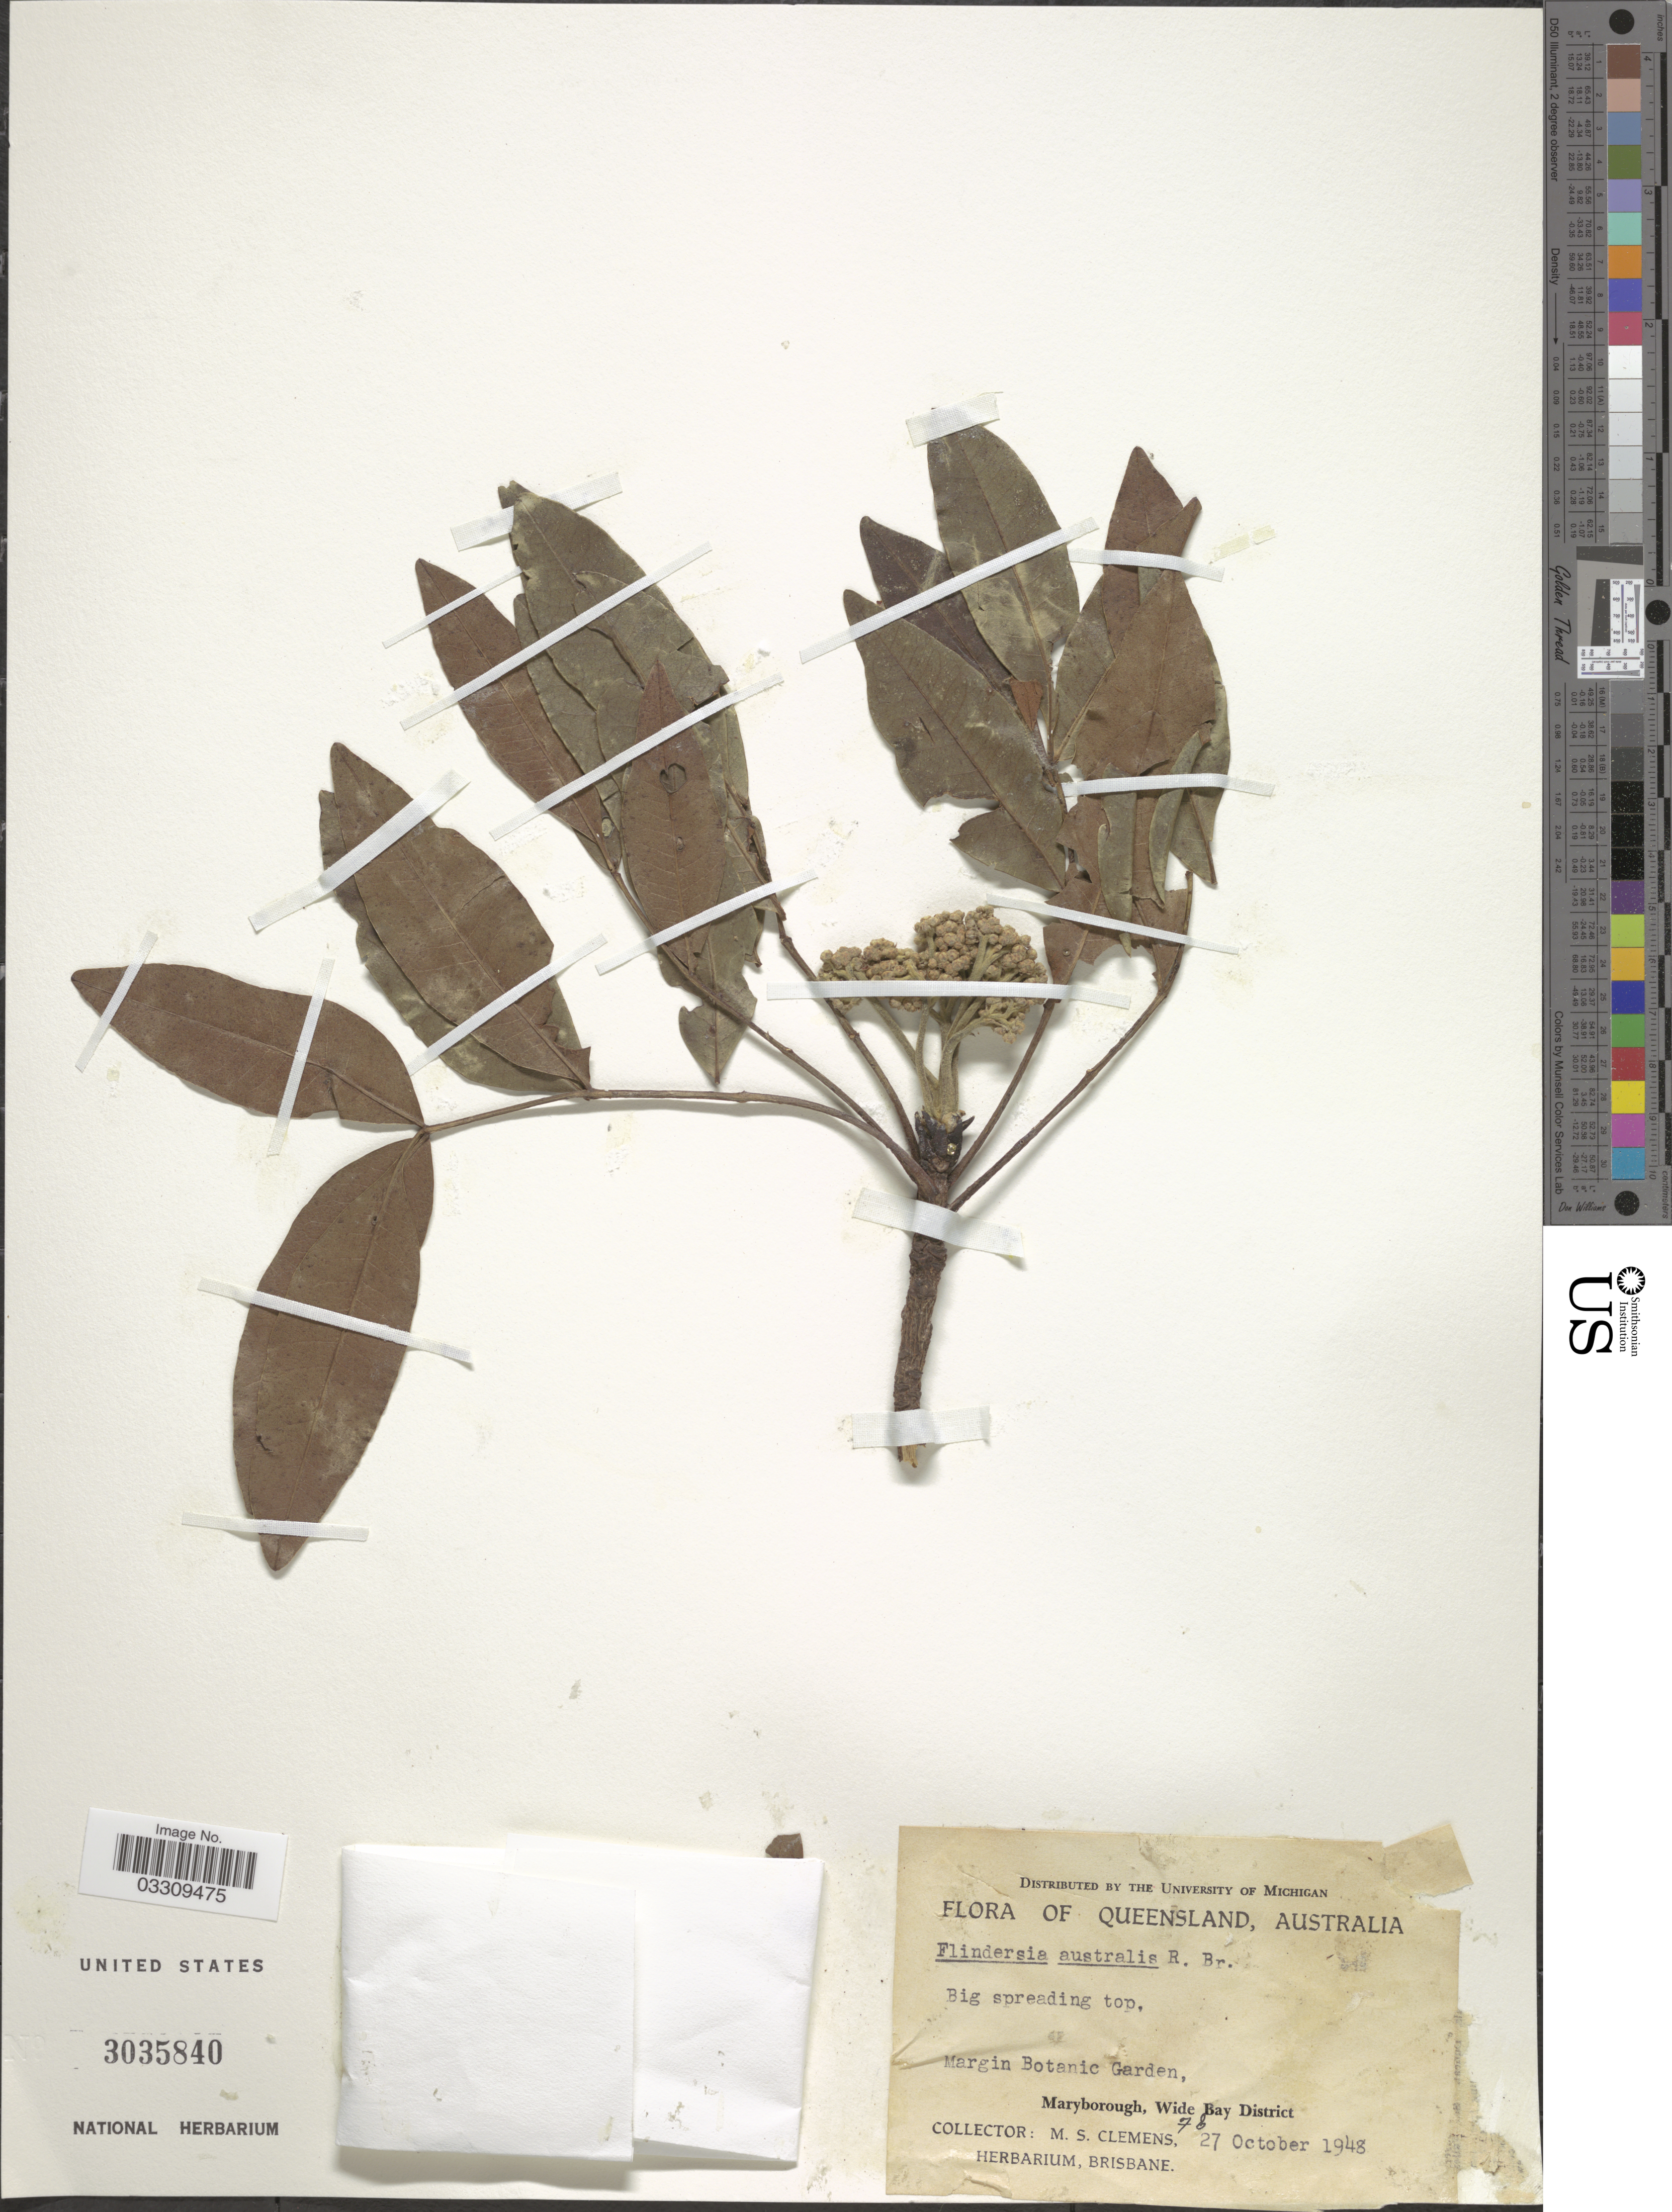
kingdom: Plantae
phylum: Tracheophyta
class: Magnoliopsida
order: Sapindales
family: Rutaceae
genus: Flindersia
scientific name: Flindersia australis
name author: R. Br.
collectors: M. S. Clemens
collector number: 78?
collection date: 1948-10-27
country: Australia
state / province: Queensland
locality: Margin Botanic Garden, Maryborough, Wide Bay District.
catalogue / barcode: US 3035840